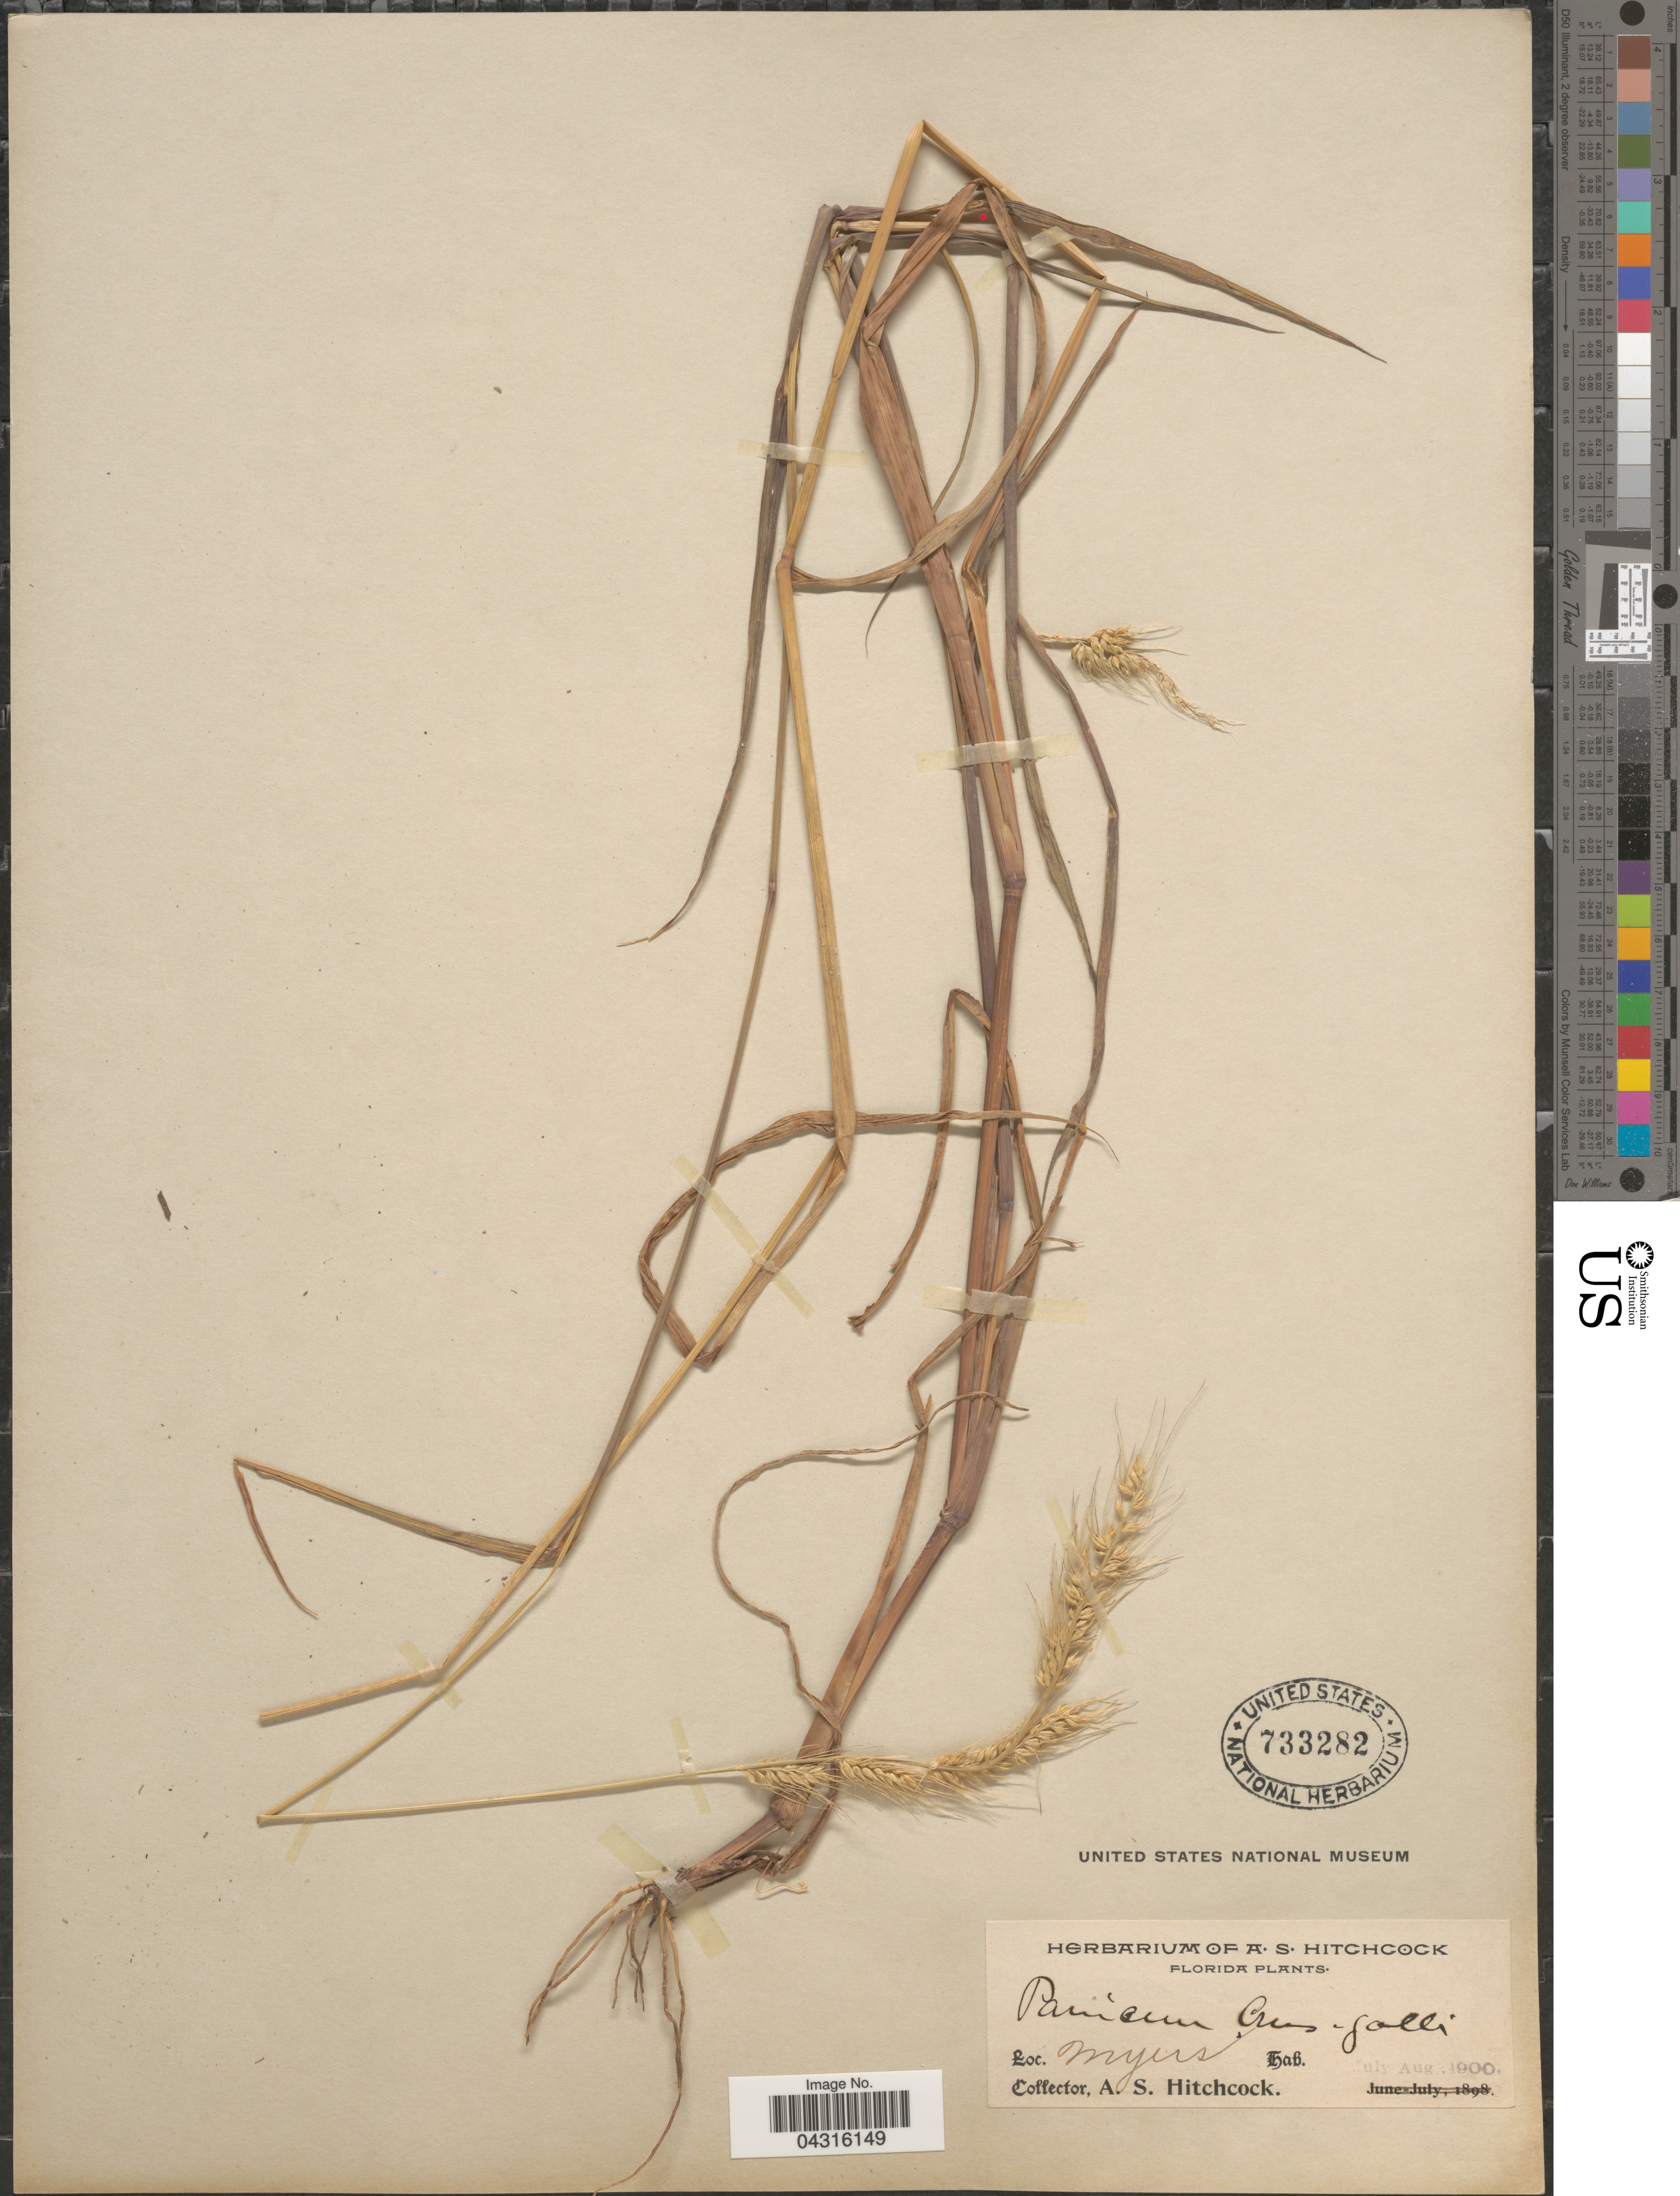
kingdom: Plantae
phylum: Tracheophyta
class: Liliopsida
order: Poales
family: Poaceae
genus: Echinochloa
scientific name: Echinochloa walteri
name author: (Pursh) A. Heller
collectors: A. S. Hitchcock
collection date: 1900-07/1900-08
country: United States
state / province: Florida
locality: Myers.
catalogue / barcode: US 733282